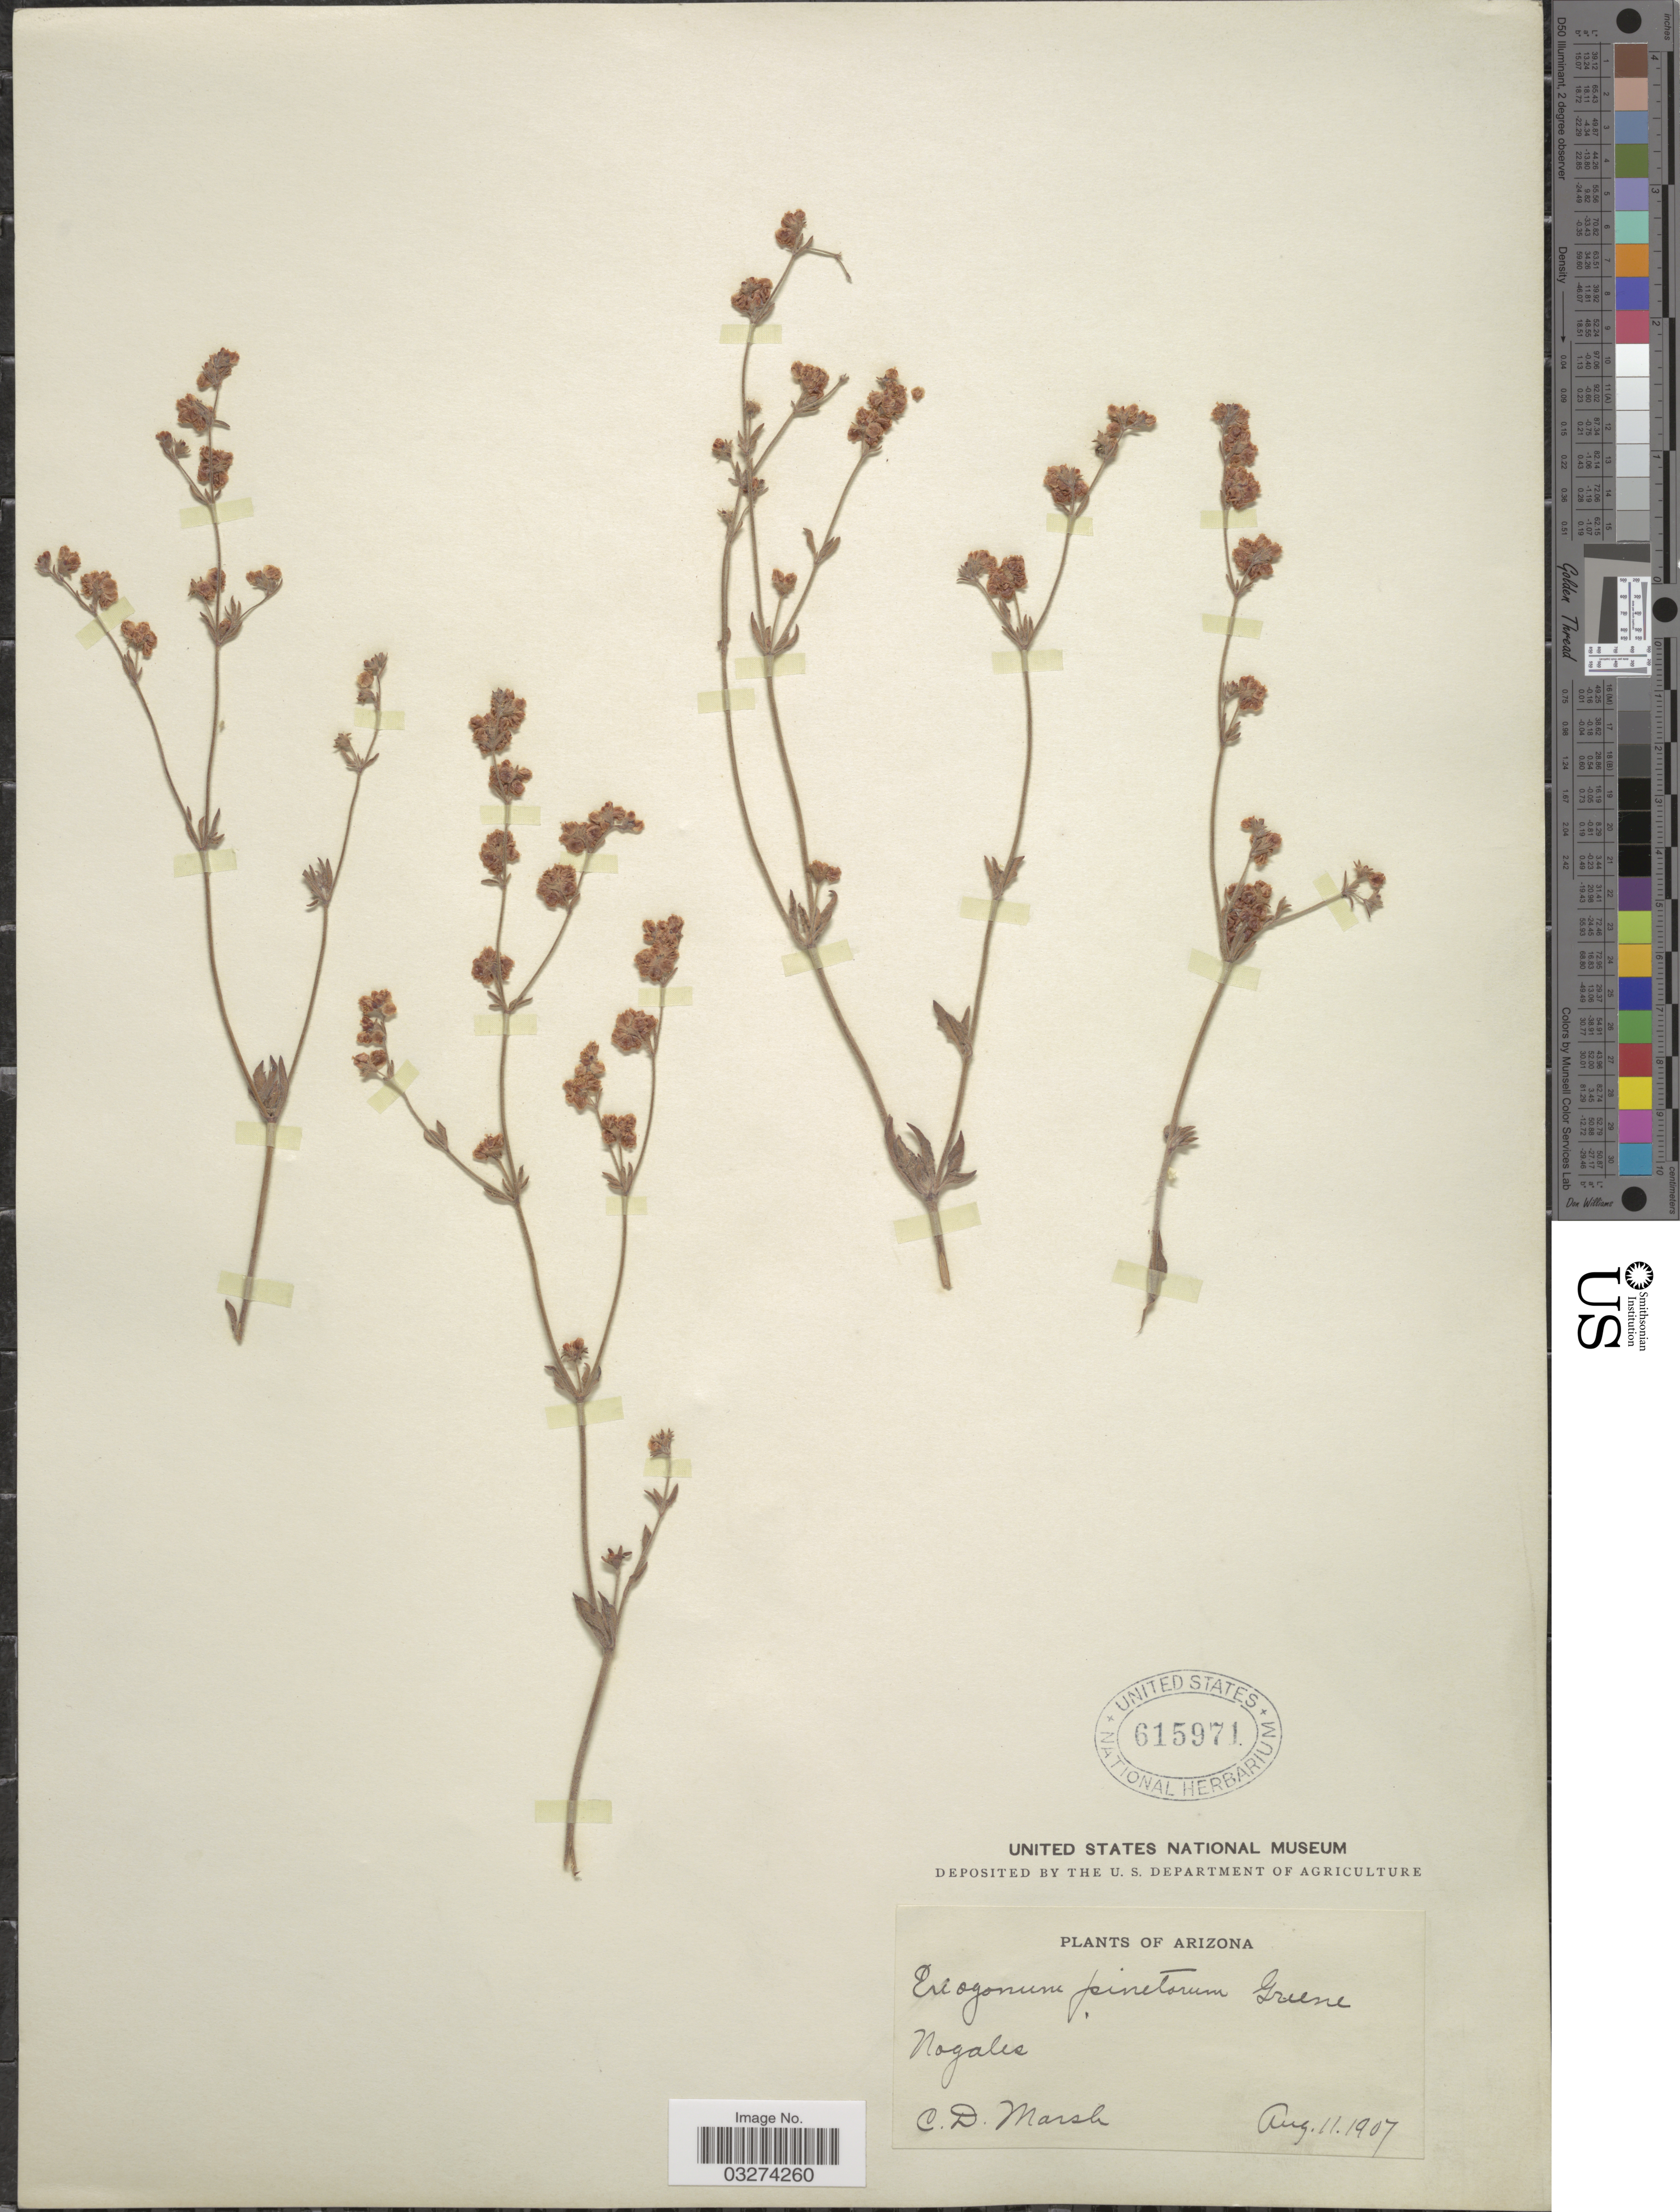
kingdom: Plantae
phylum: Tracheophyta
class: Magnoliopsida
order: Caryophyllales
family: Polygonaceae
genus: Eriogonum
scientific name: Eriogonum abertianum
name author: Torr.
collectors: C. D. Marsh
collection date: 1907-08-11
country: United States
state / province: Arizona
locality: Nogales.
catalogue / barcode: US 615971